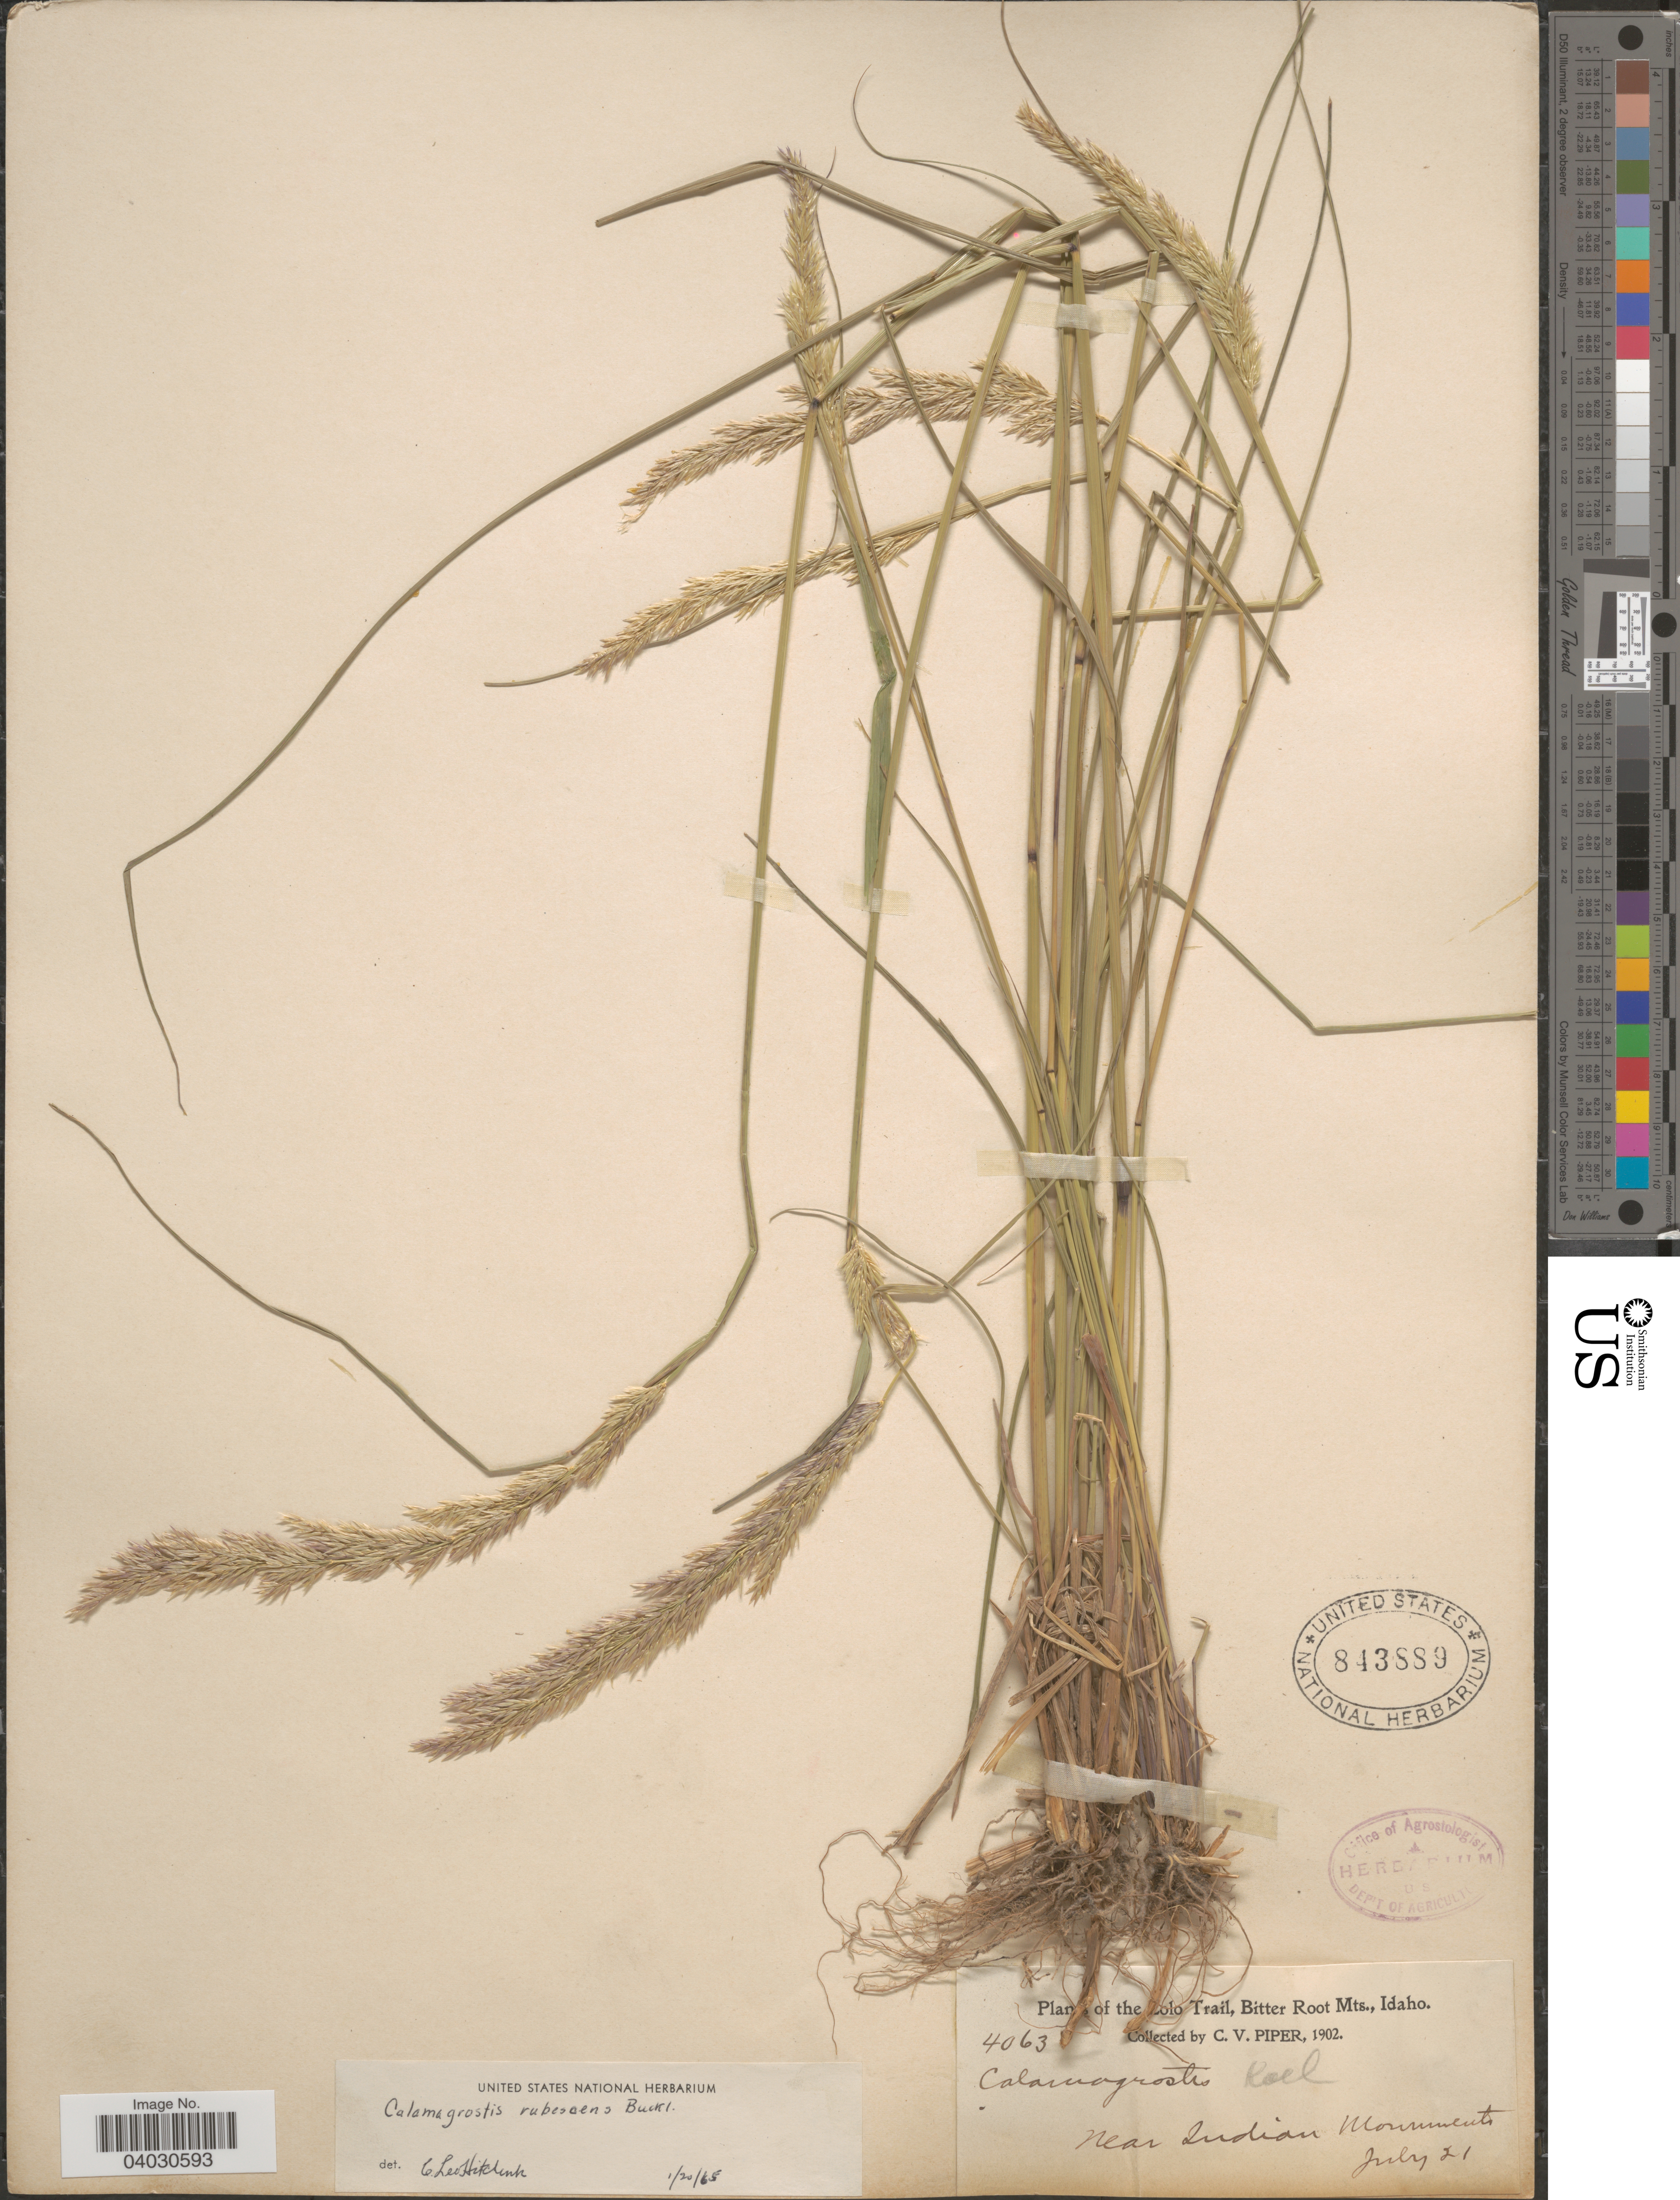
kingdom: Plantae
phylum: Tracheophyta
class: Liliopsida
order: Poales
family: Poaceae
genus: Calamagrostis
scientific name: Calamagrostis rubescens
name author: Buckley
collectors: C. V. Piper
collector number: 4063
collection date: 1902-07-21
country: United States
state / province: Idaho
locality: The Lolo Trail, Bitter Root Mts. Near Indian Monuments.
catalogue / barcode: US 843889